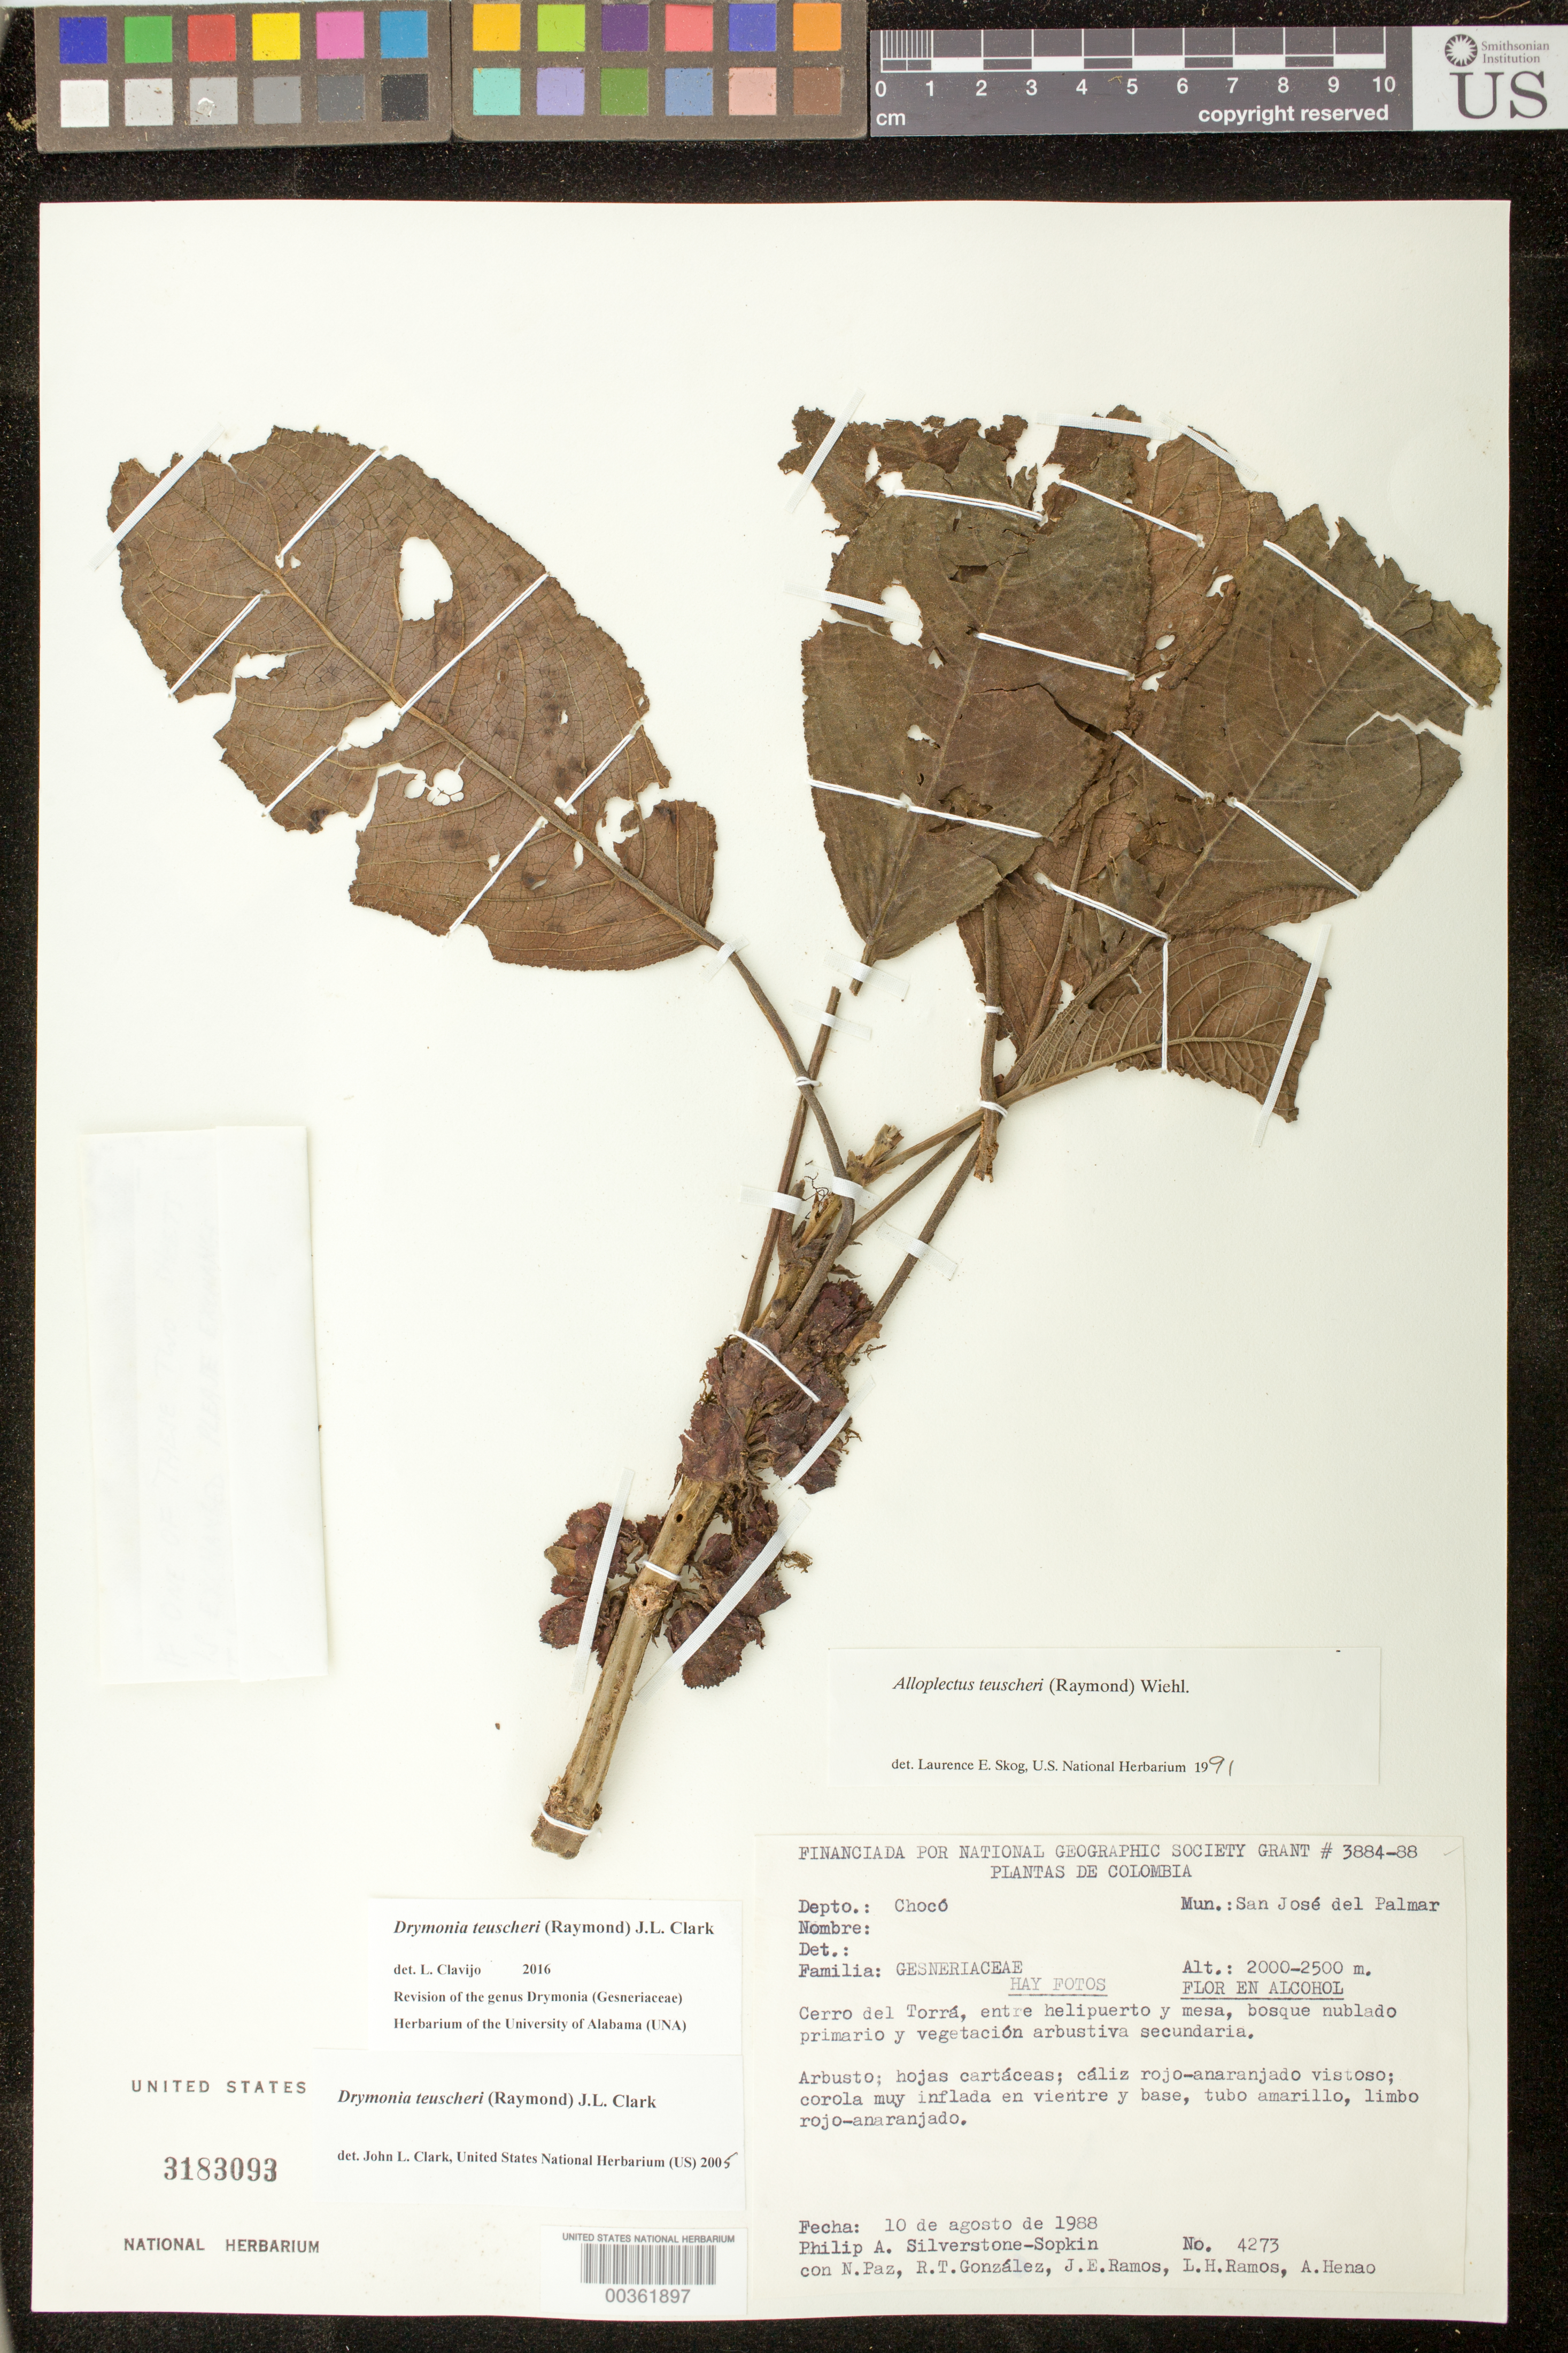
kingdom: Plantae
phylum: Tracheophyta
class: Magnoliopsida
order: Lamiales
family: Gesneriaceae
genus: Drymonia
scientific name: Drymonia teuscheri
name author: (Raymond) J.L. Clark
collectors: P. A. Silverstone-Sopkin, N. Paz, R. Gonzalez, J. E. Ramos & et al.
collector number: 4273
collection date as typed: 10 Aug 1988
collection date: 1988-08-10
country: Colombia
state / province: Chocó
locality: Mun.: San Jose del Palmar, Cerro del Torra, entre helipuerto y Mesa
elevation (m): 2000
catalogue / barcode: US 3183093